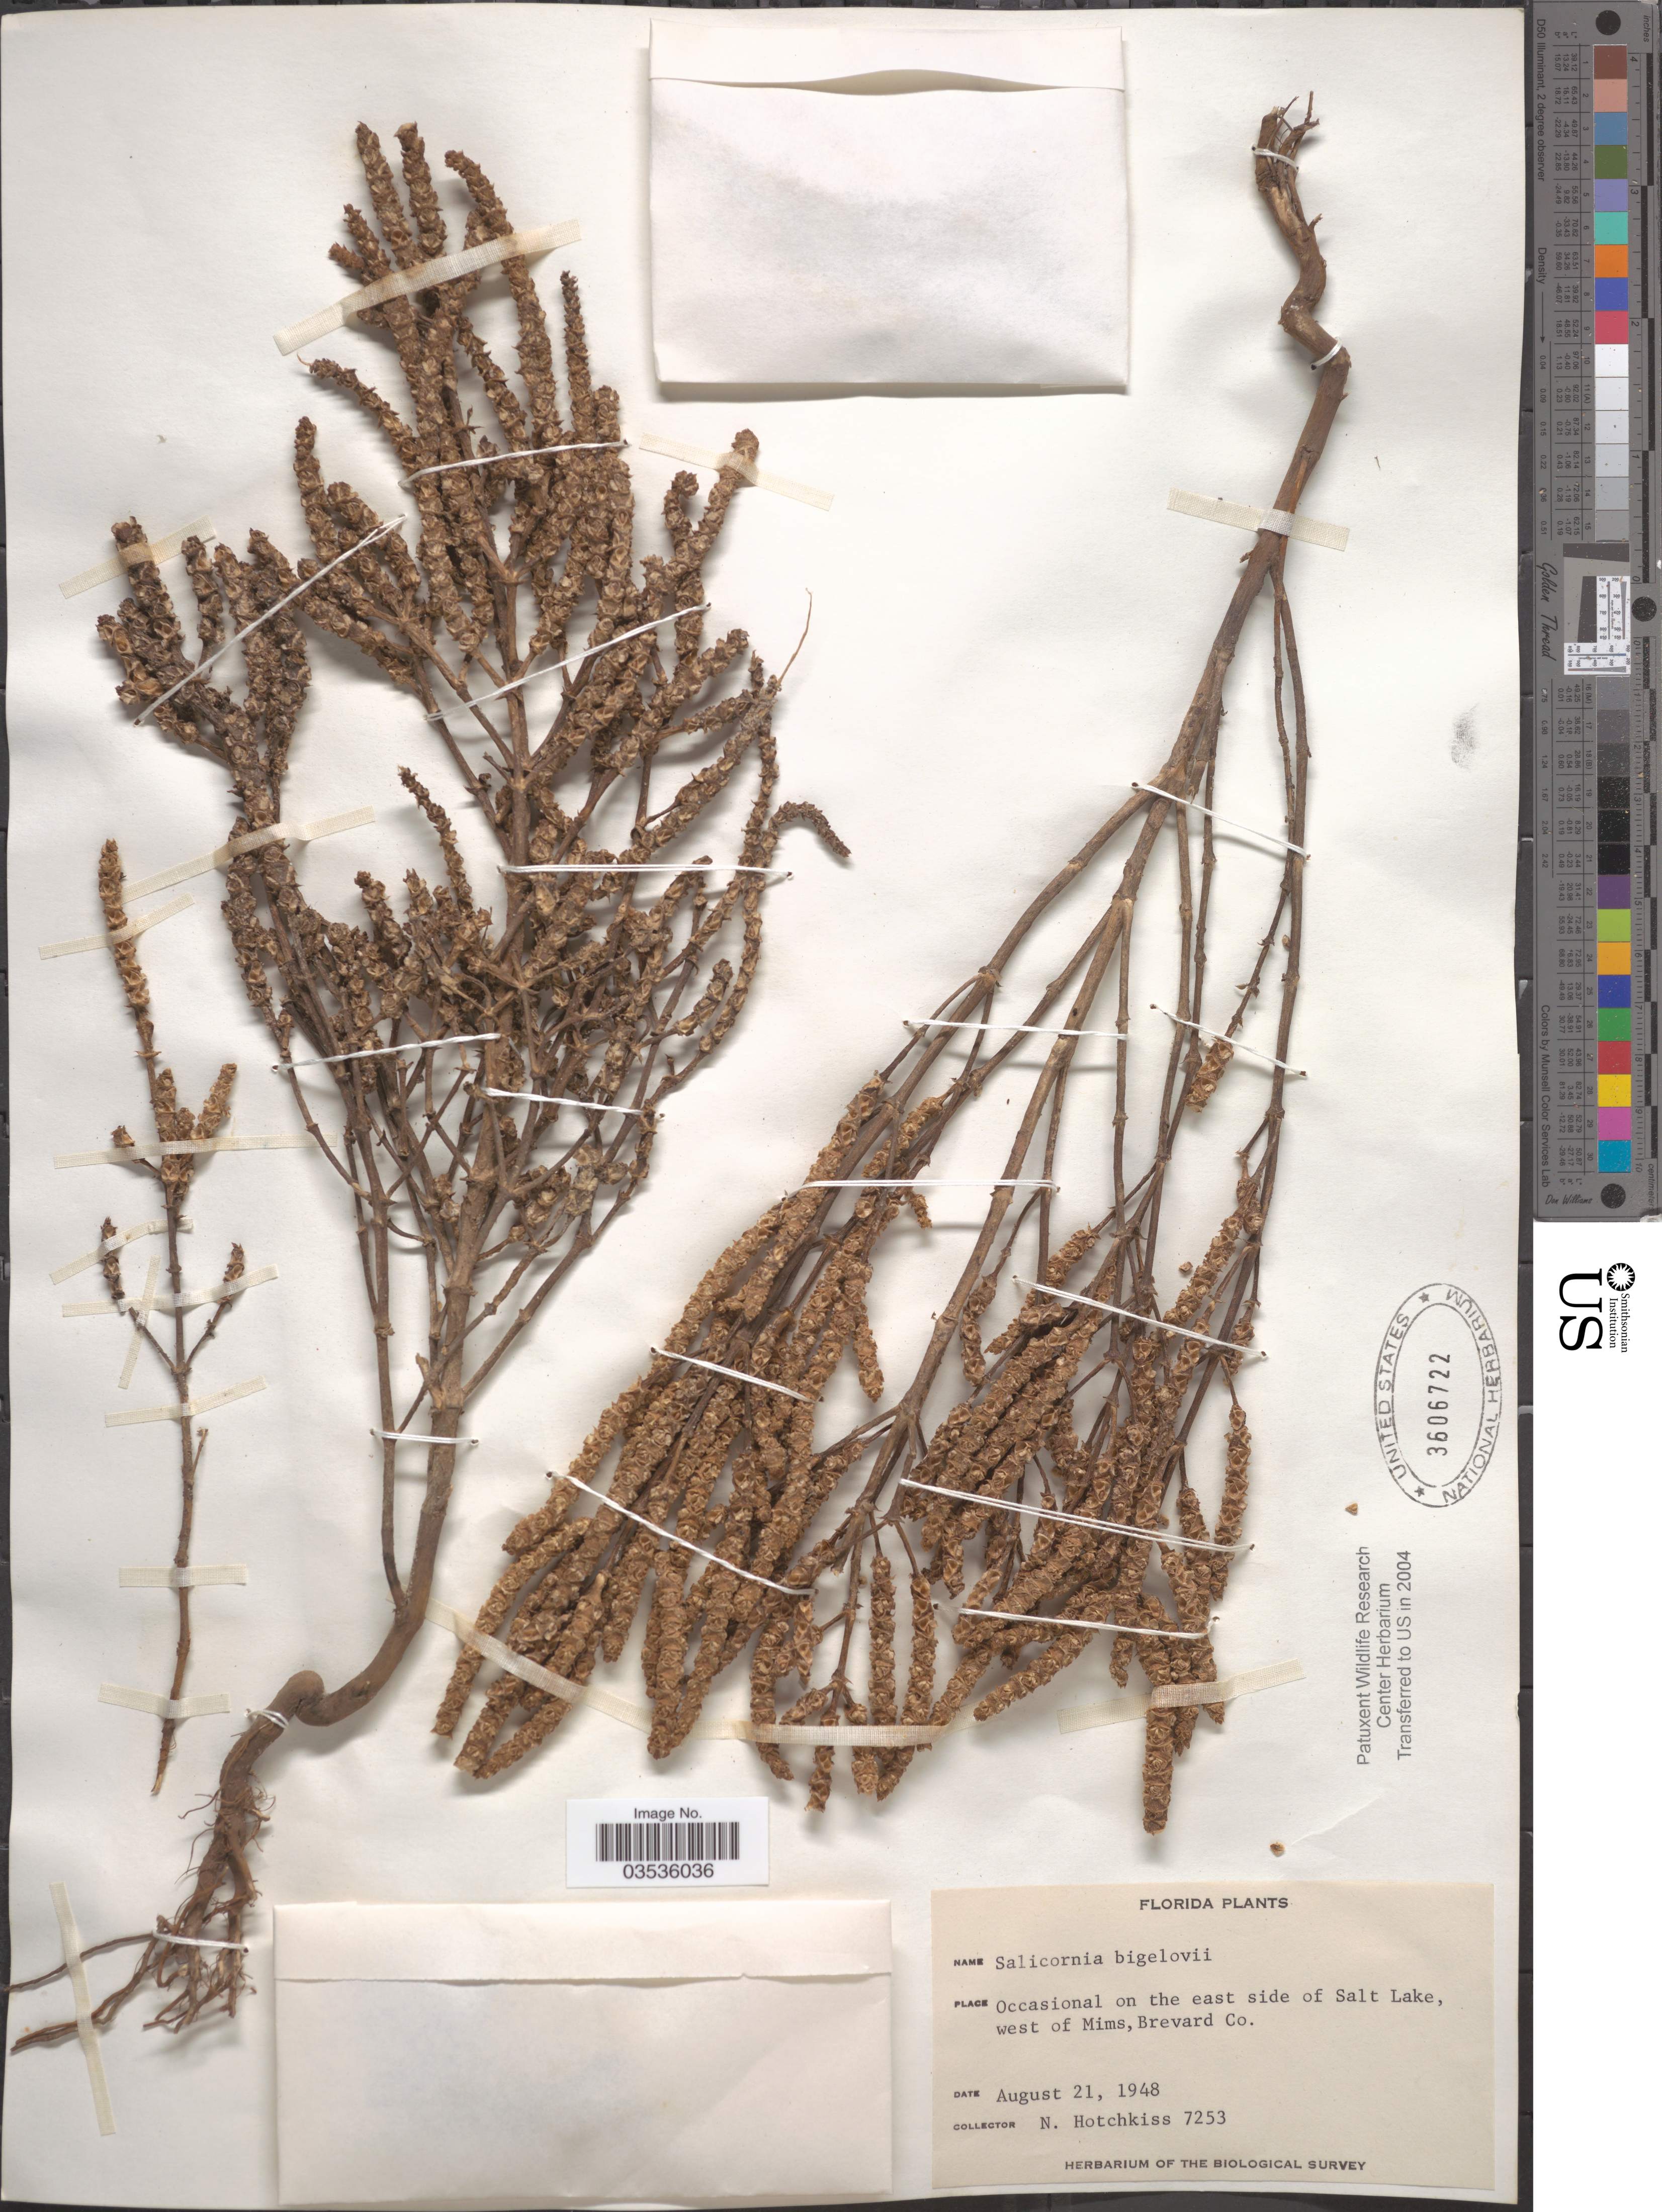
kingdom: Plantae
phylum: Tracheophyta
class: Magnoliopsida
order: Caryophyllales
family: Amaranthaceae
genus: Salicornia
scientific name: Salicornia bigelovii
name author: Torr.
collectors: N. Hotchkiss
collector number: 7253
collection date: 1948-08-21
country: United States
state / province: Florida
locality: Occasional on the east side of Salt Lake, west of Mims, Brevard Co.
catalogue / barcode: US 3606722